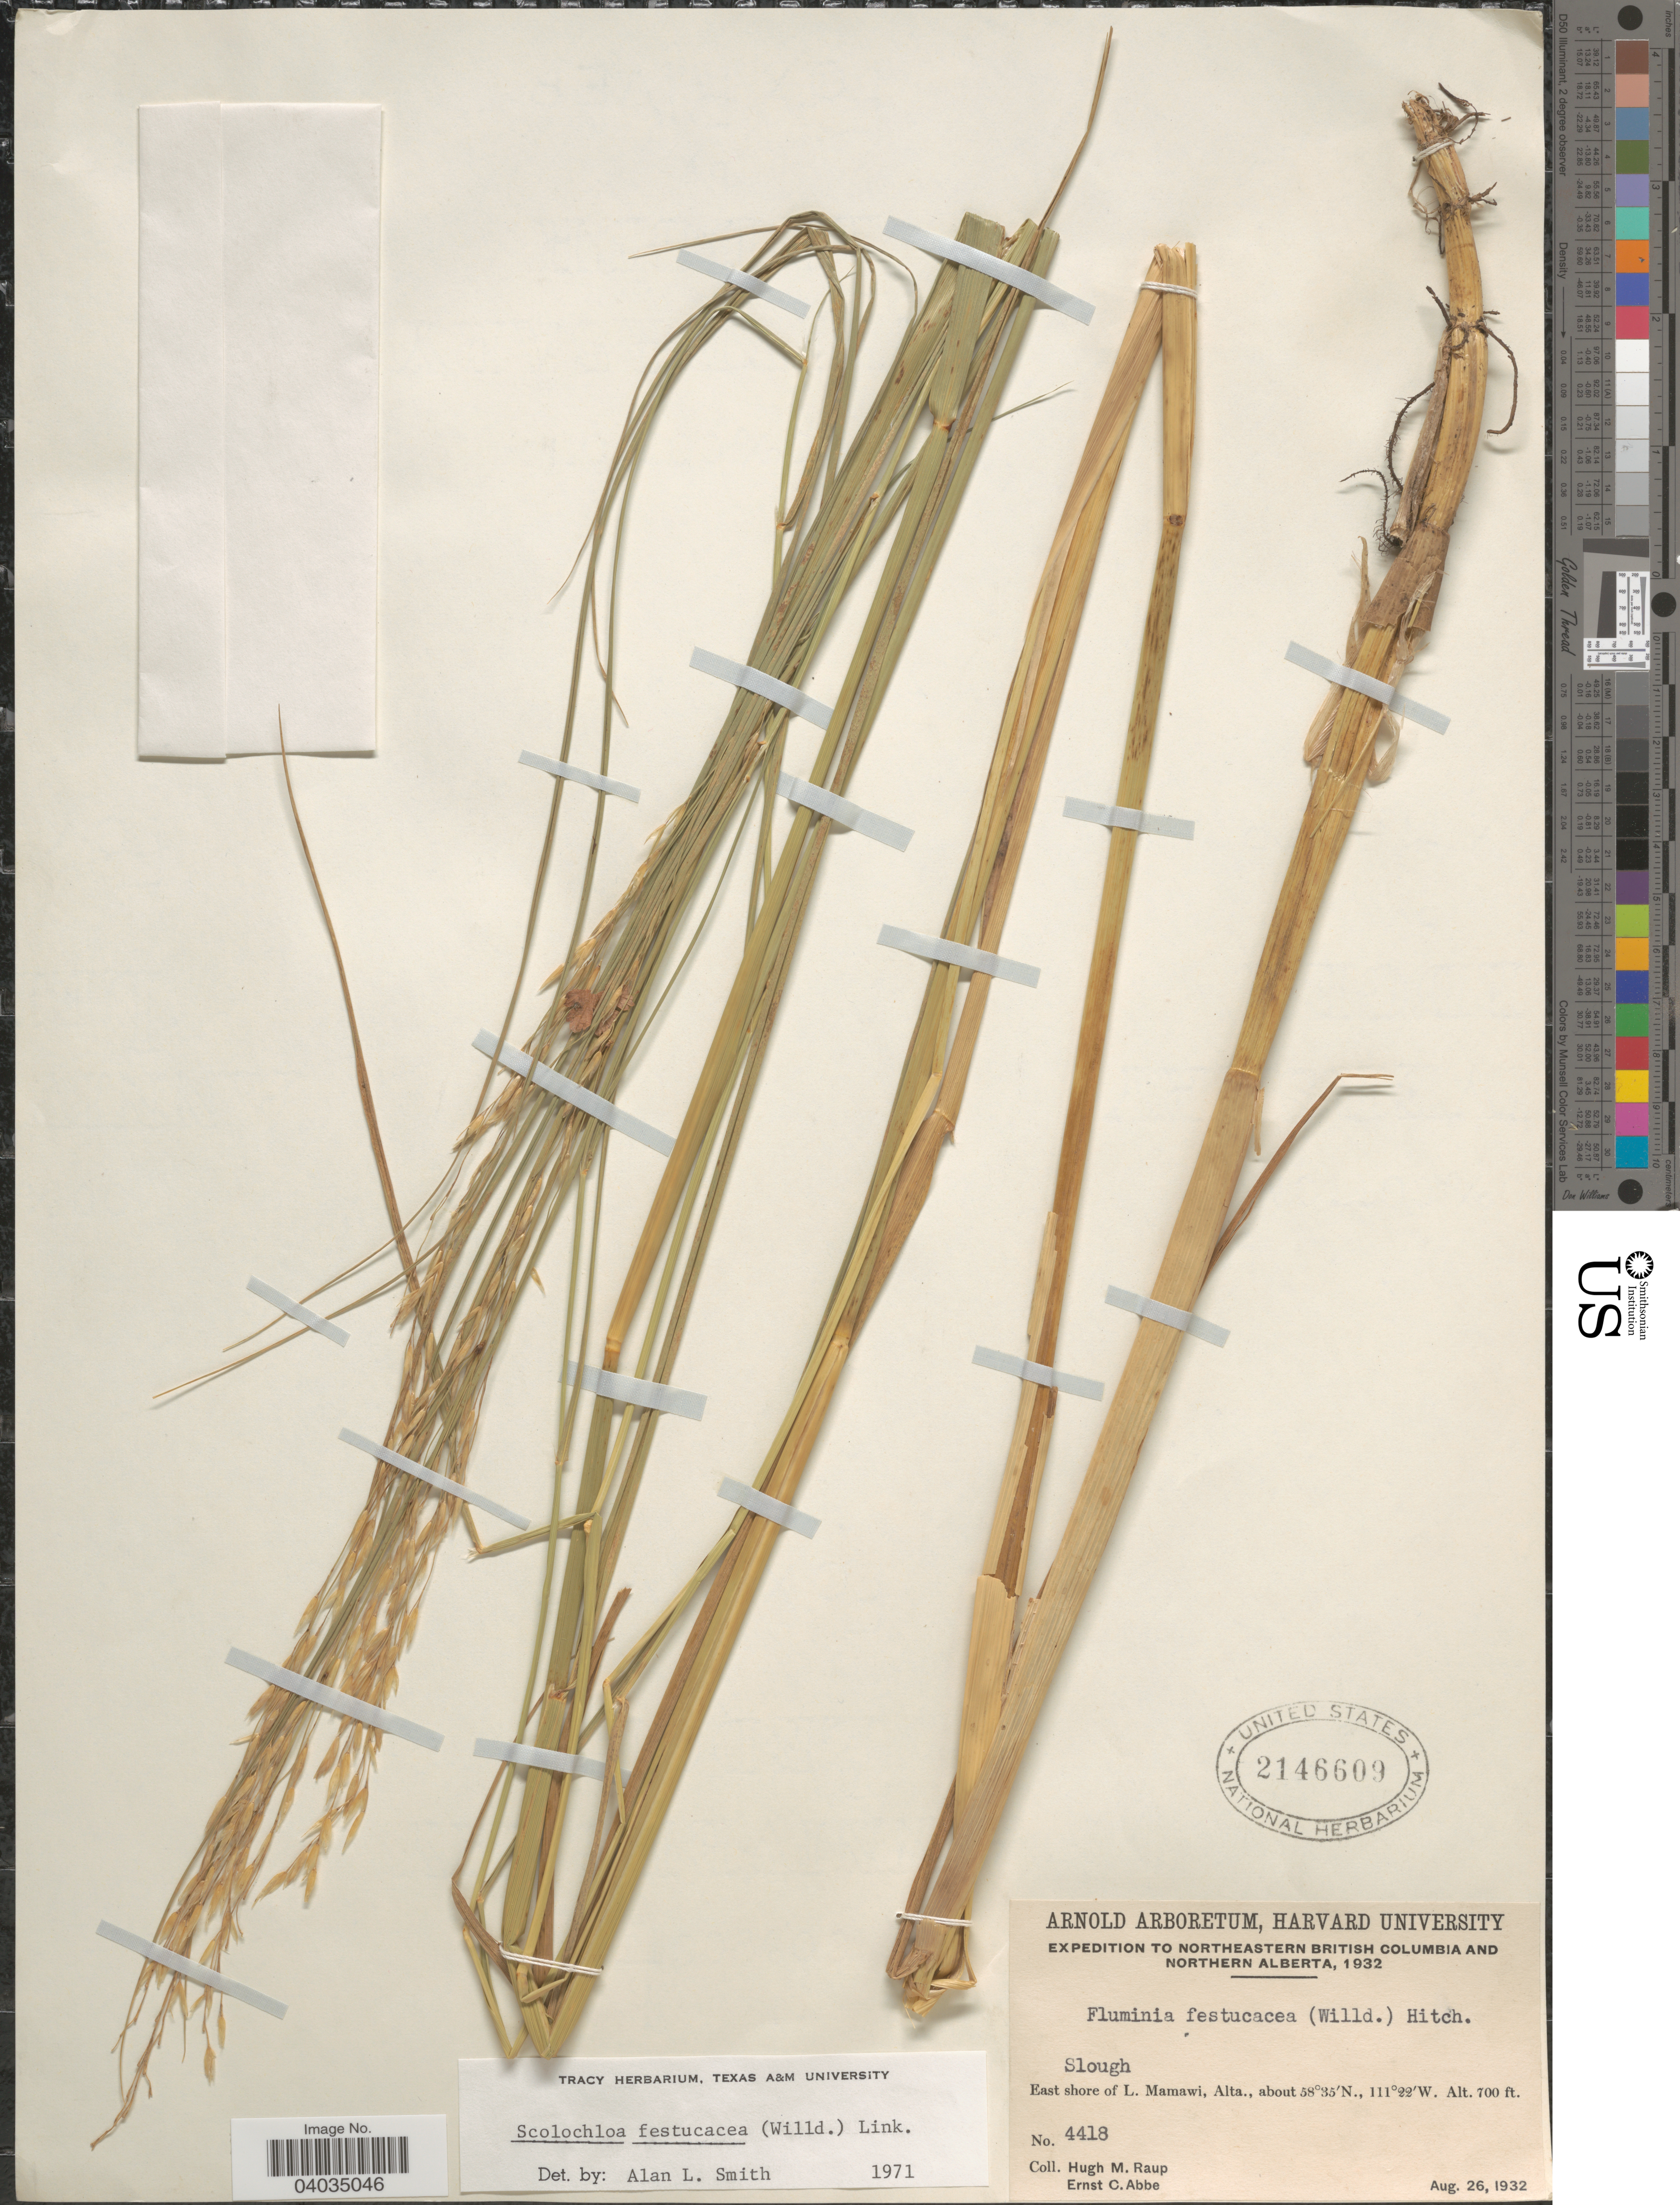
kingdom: Plantae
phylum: Tracheophyta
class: Liliopsida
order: Poales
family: Poaceae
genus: Scolochloa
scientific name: Scolochloa festucacea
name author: (Willd.) Link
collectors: H. Raup & E. C. Abbe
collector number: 4418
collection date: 1932-08-26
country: Canada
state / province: Alberta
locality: Northern Alberta. East shore of L. Mamawi.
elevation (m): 213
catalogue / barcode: US 2146609